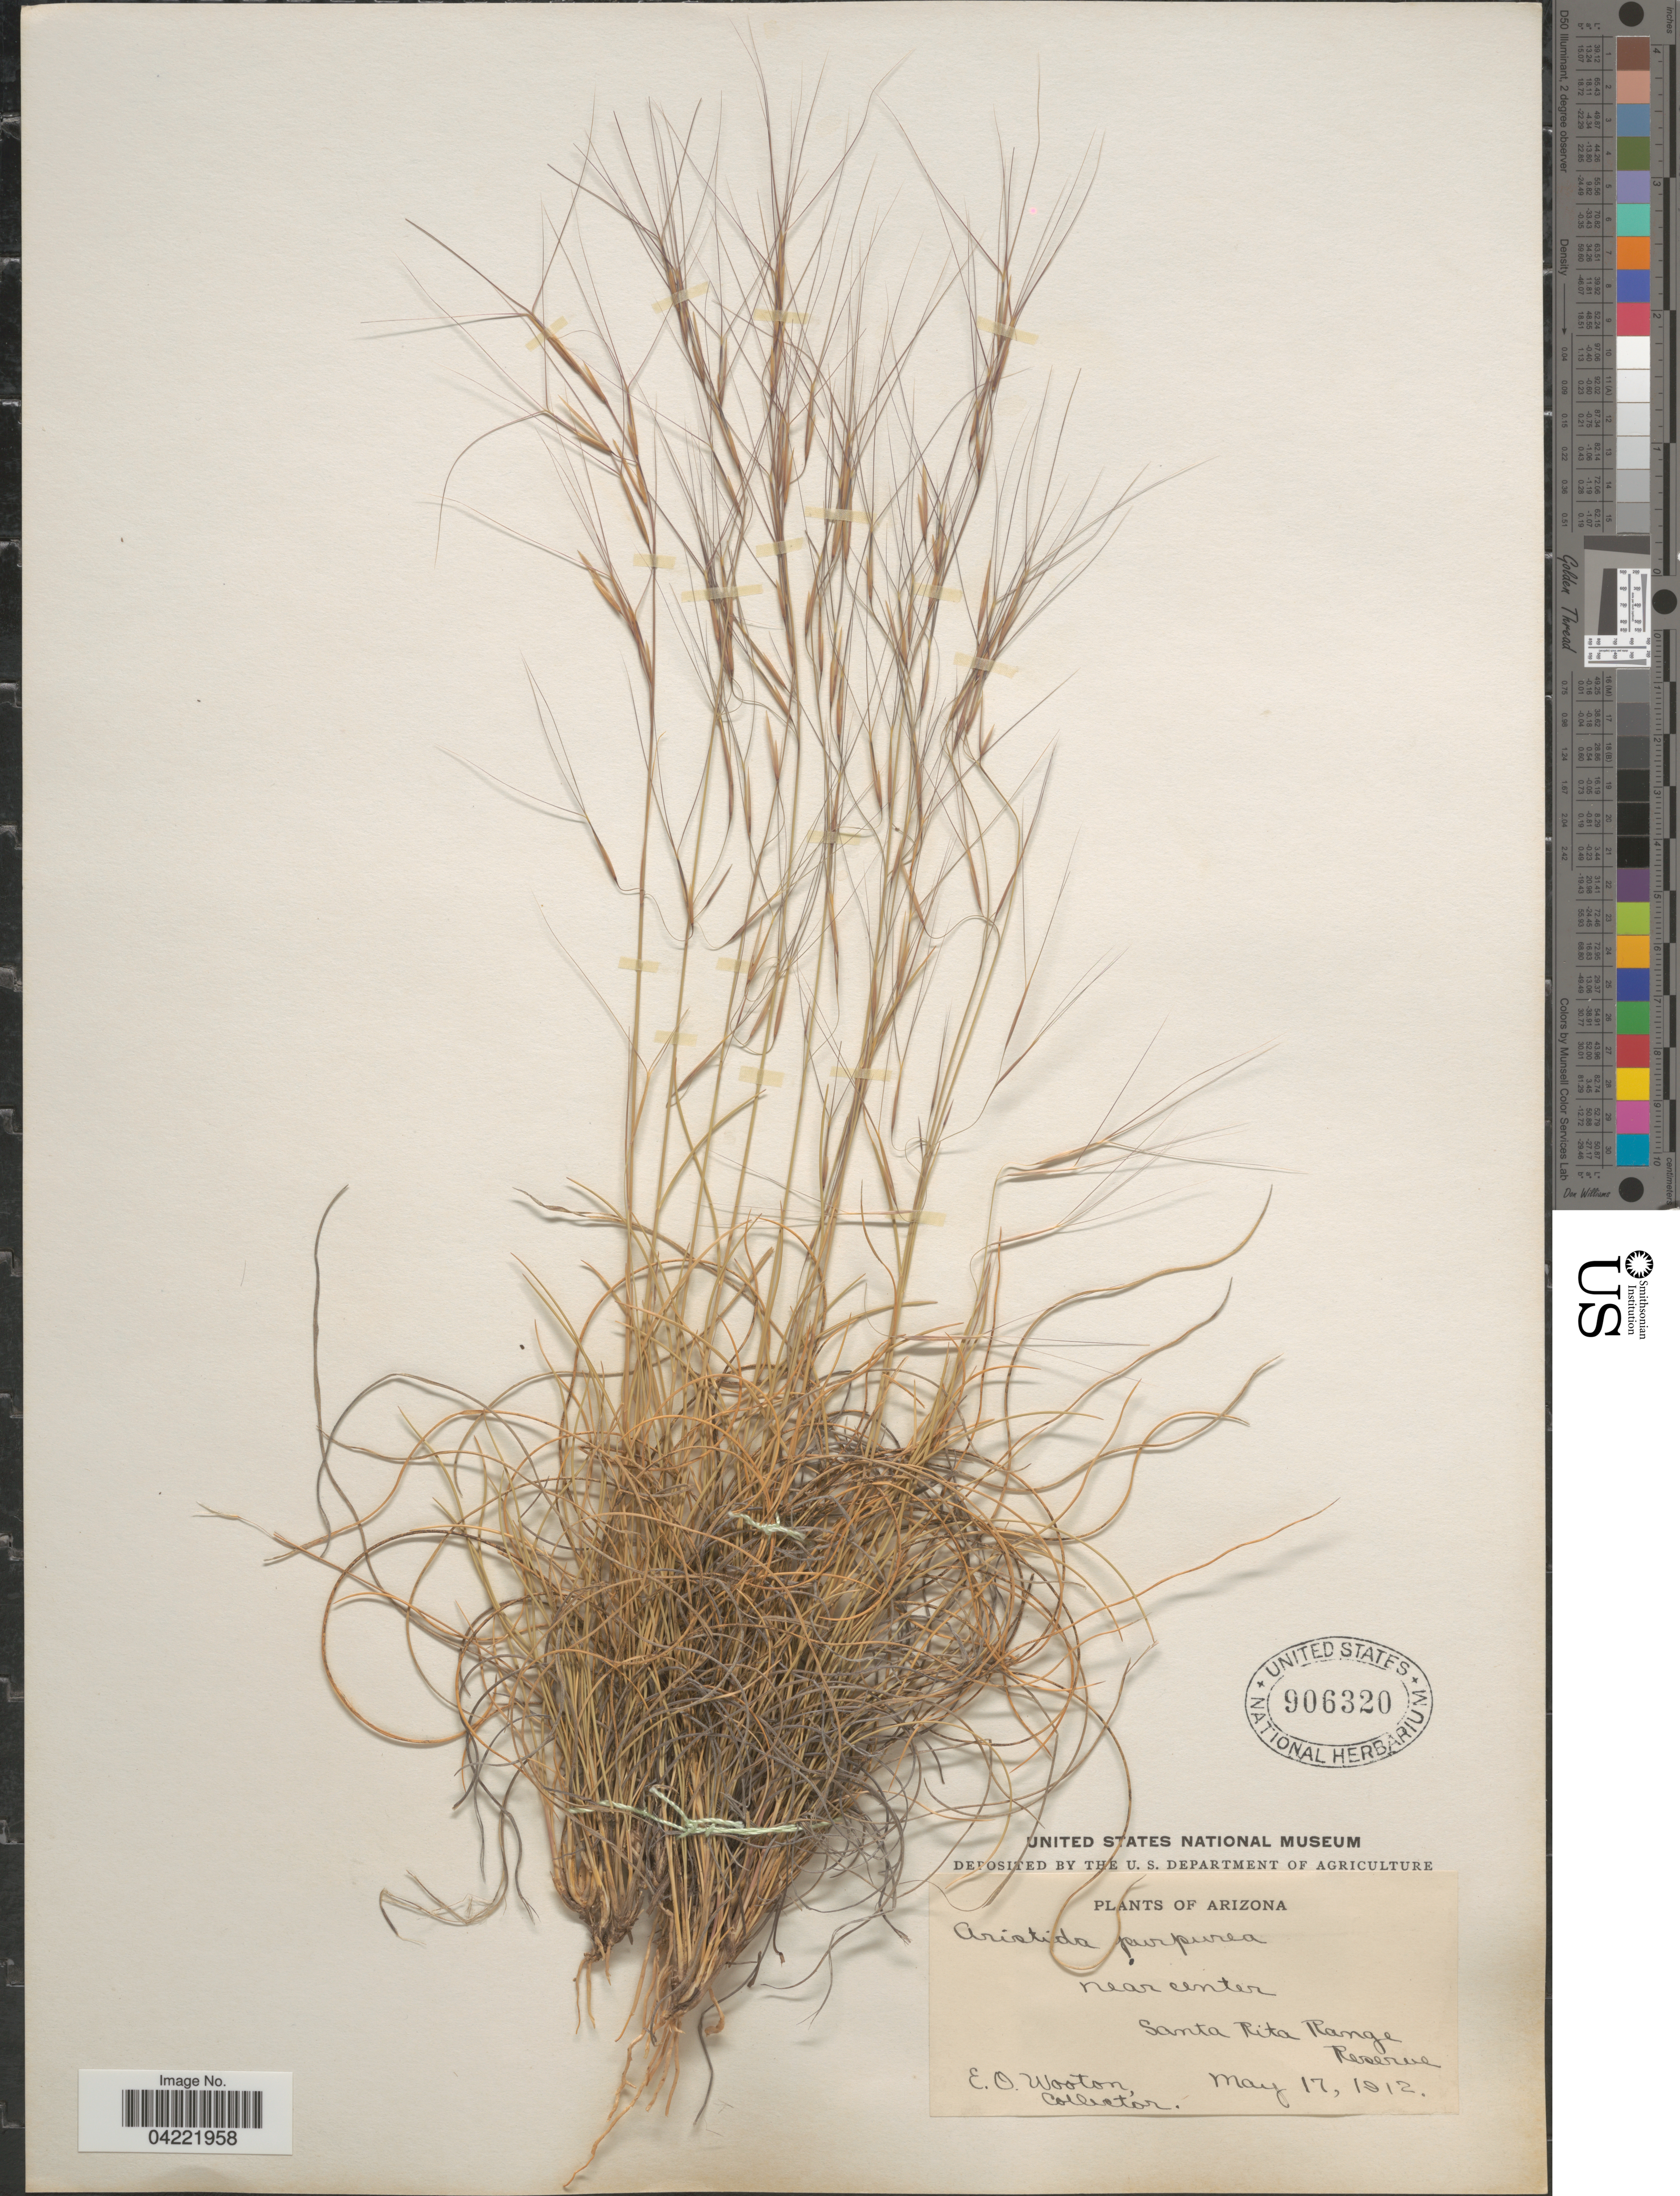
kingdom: Plantae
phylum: Tracheophyta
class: Liliopsida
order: Poales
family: Poaceae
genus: Aristida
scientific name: Aristida purpurea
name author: Nutt.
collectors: E. O. Wooton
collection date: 1912-05-17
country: United States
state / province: Arizona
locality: Near center. Santa Rita Range Reserve.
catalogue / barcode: US 906320